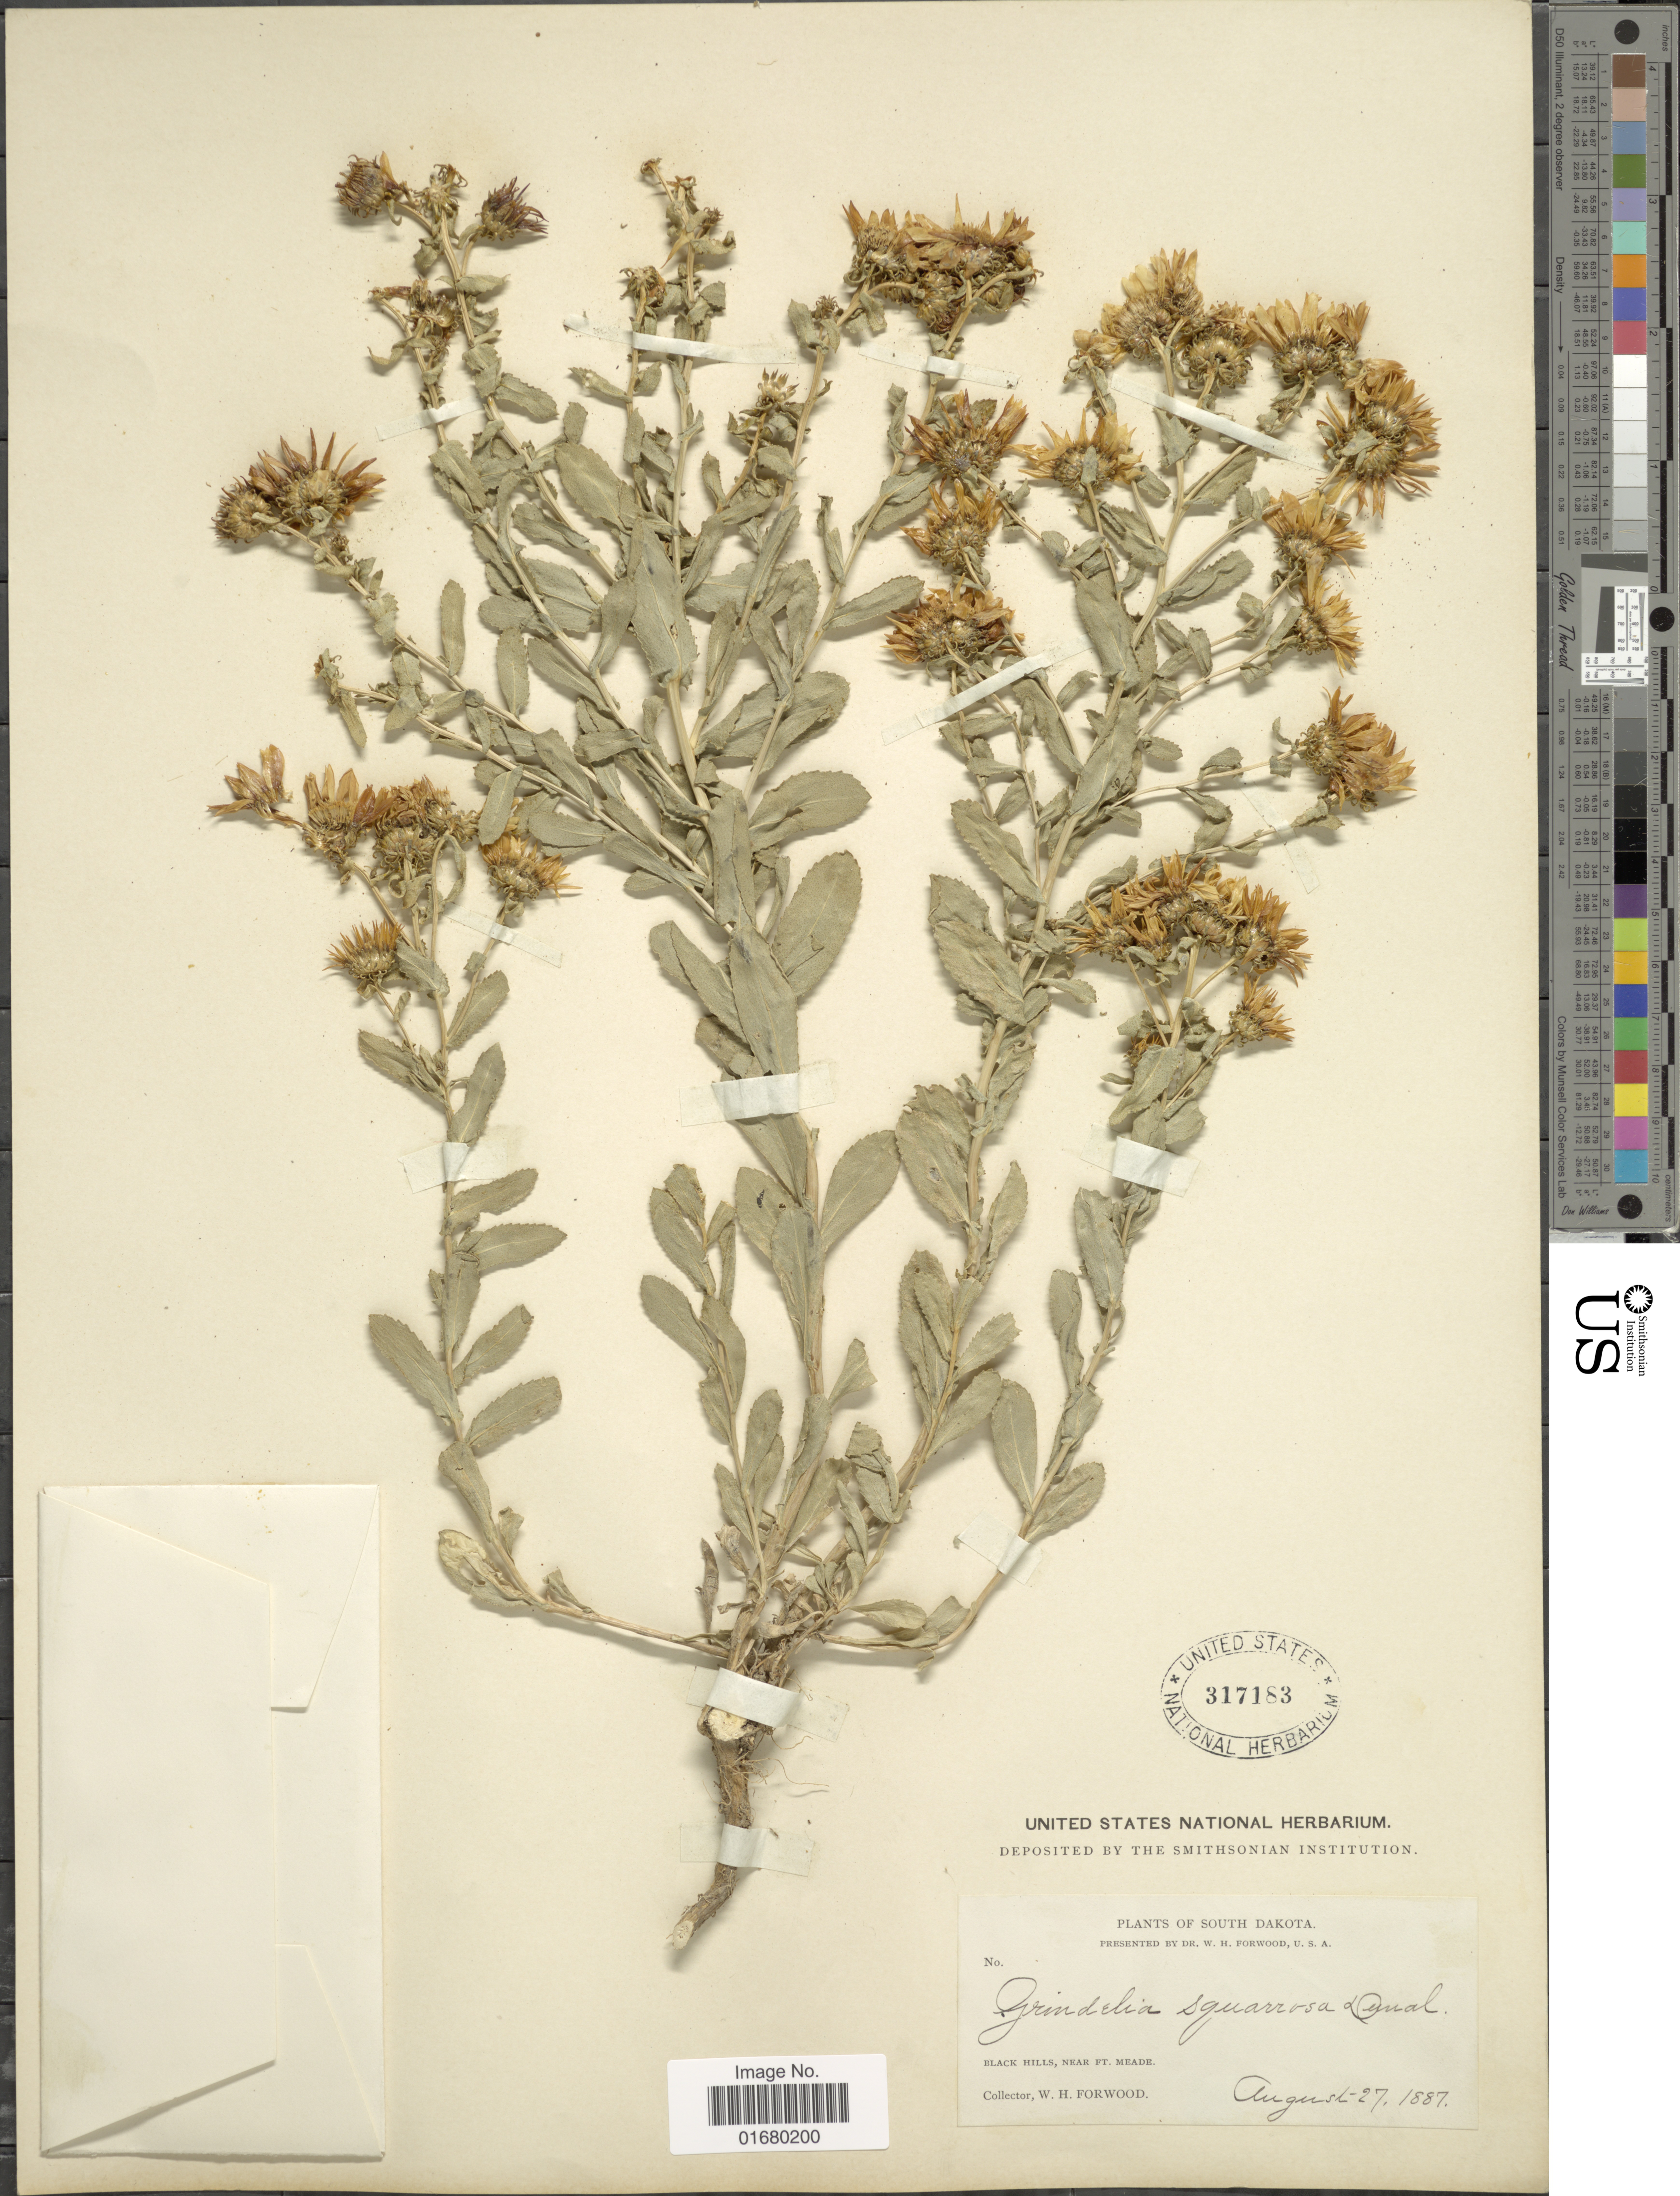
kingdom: Plantae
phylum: Tracheophyta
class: Magnoliopsida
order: Asterales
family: Asteraceae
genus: Grindelia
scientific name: Grindelia squarrosa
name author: (Pursh) Dunal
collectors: W. Forwood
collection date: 1887-08-27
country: United States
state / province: South Dakota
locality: Black Hills, near ft. Meade.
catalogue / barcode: US 317183